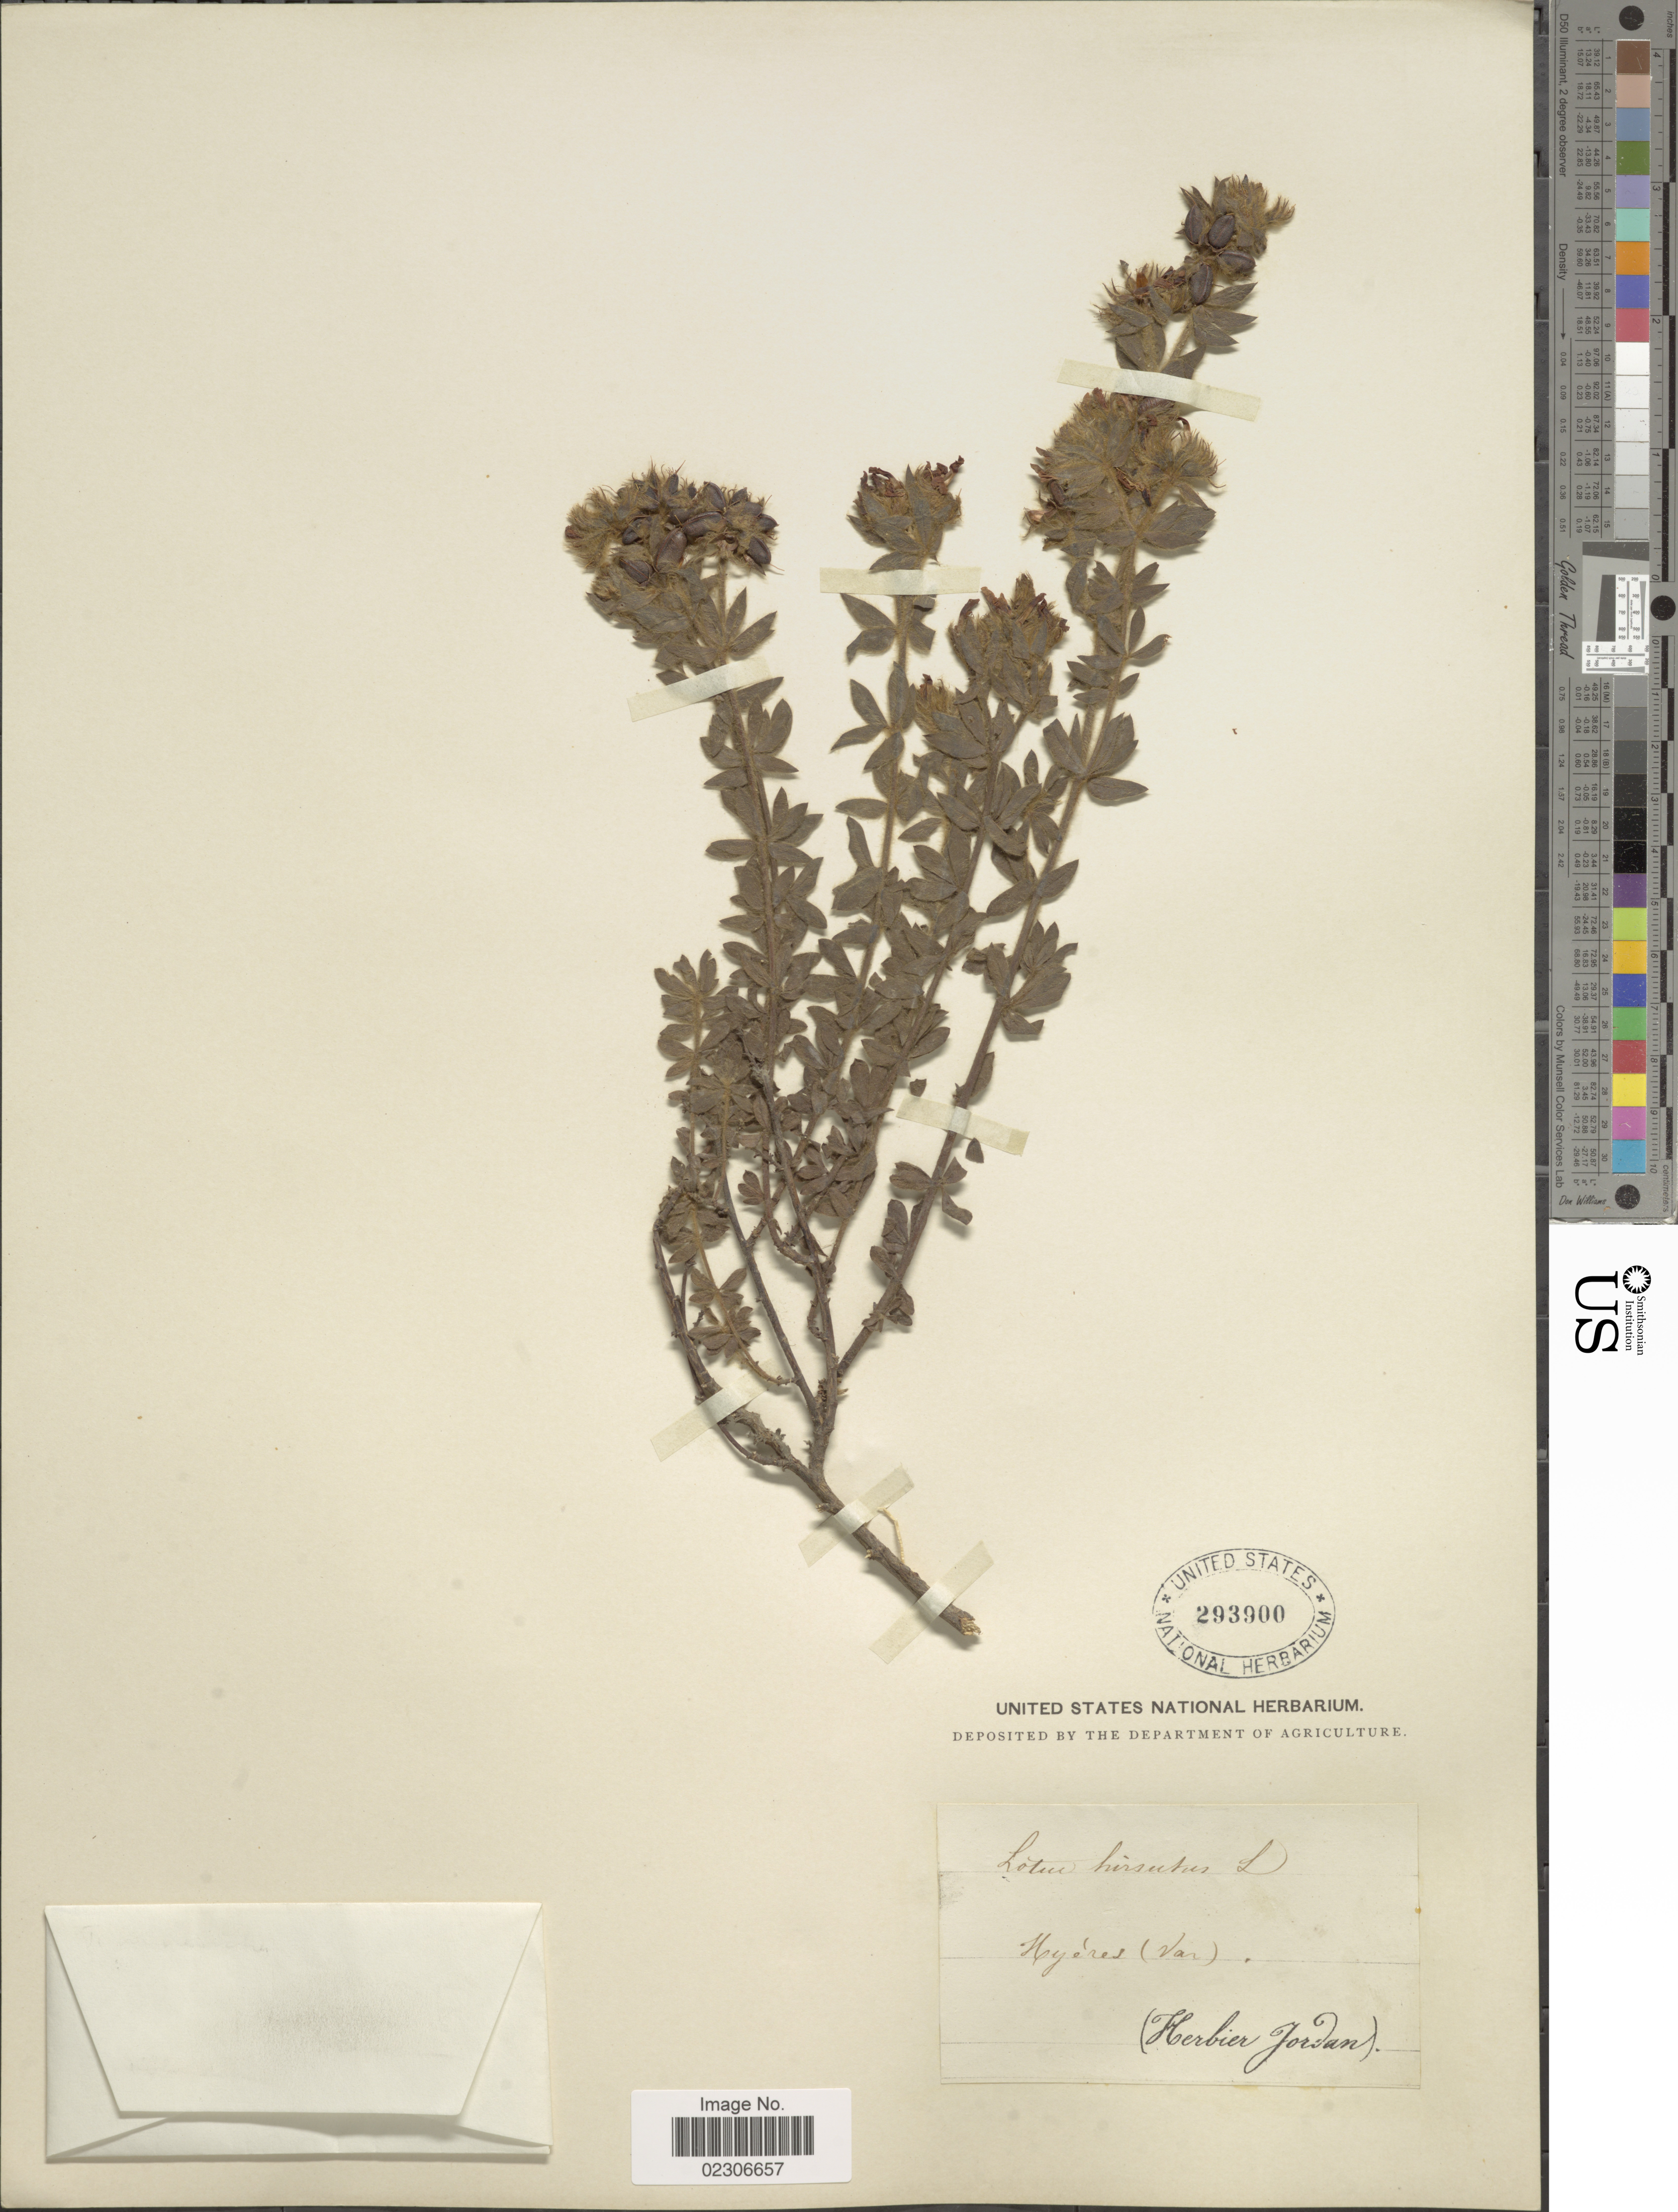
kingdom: Plantae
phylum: Tracheophyta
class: Magnoliopsida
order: Fabales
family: Fabaceae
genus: Lotus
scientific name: Lotus hirsutus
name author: L.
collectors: ex herb. Jordan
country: France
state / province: Provence-Alpes-Côte d'Azur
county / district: Var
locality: Hyéres (Var)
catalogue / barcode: US 293900